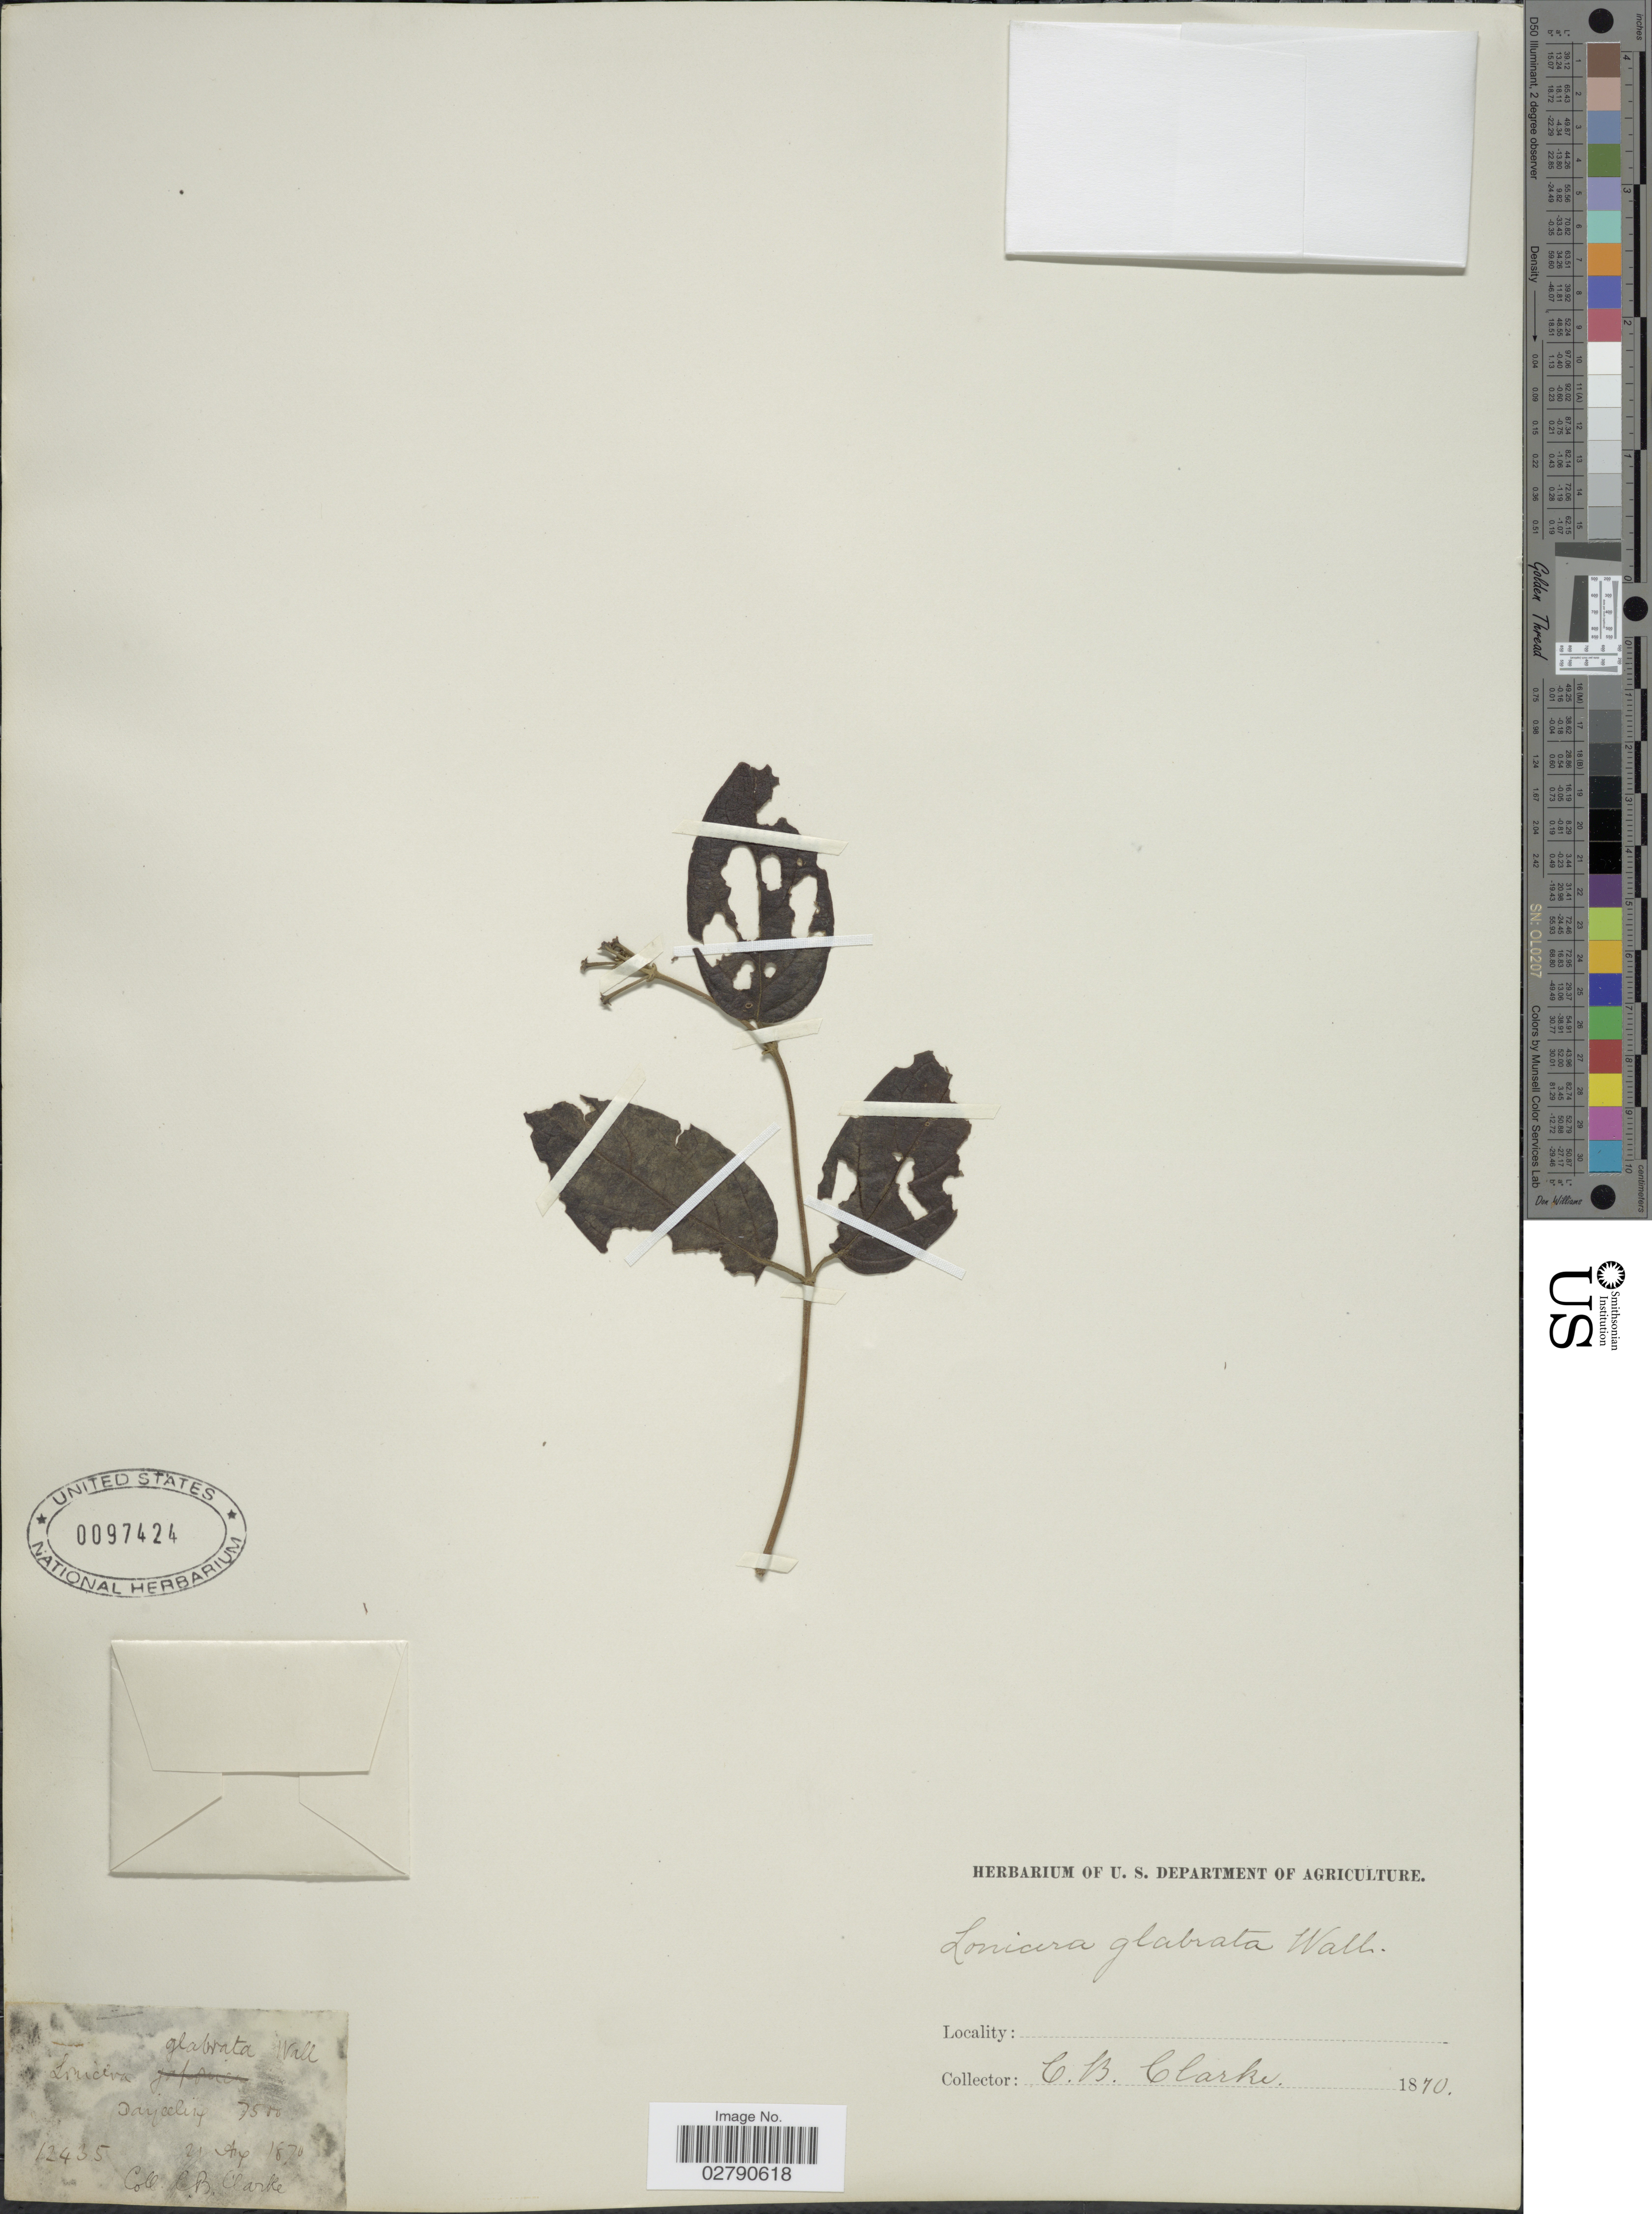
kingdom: Plantae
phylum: Tracheophyta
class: Magnoliopsida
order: Dipsacales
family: Caprifoliaceae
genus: Lonicera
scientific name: Lonicera glabrata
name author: Wall.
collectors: C. B. Clarke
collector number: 12435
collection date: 1870-08-21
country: India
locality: Darjeeling.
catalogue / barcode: US 97424